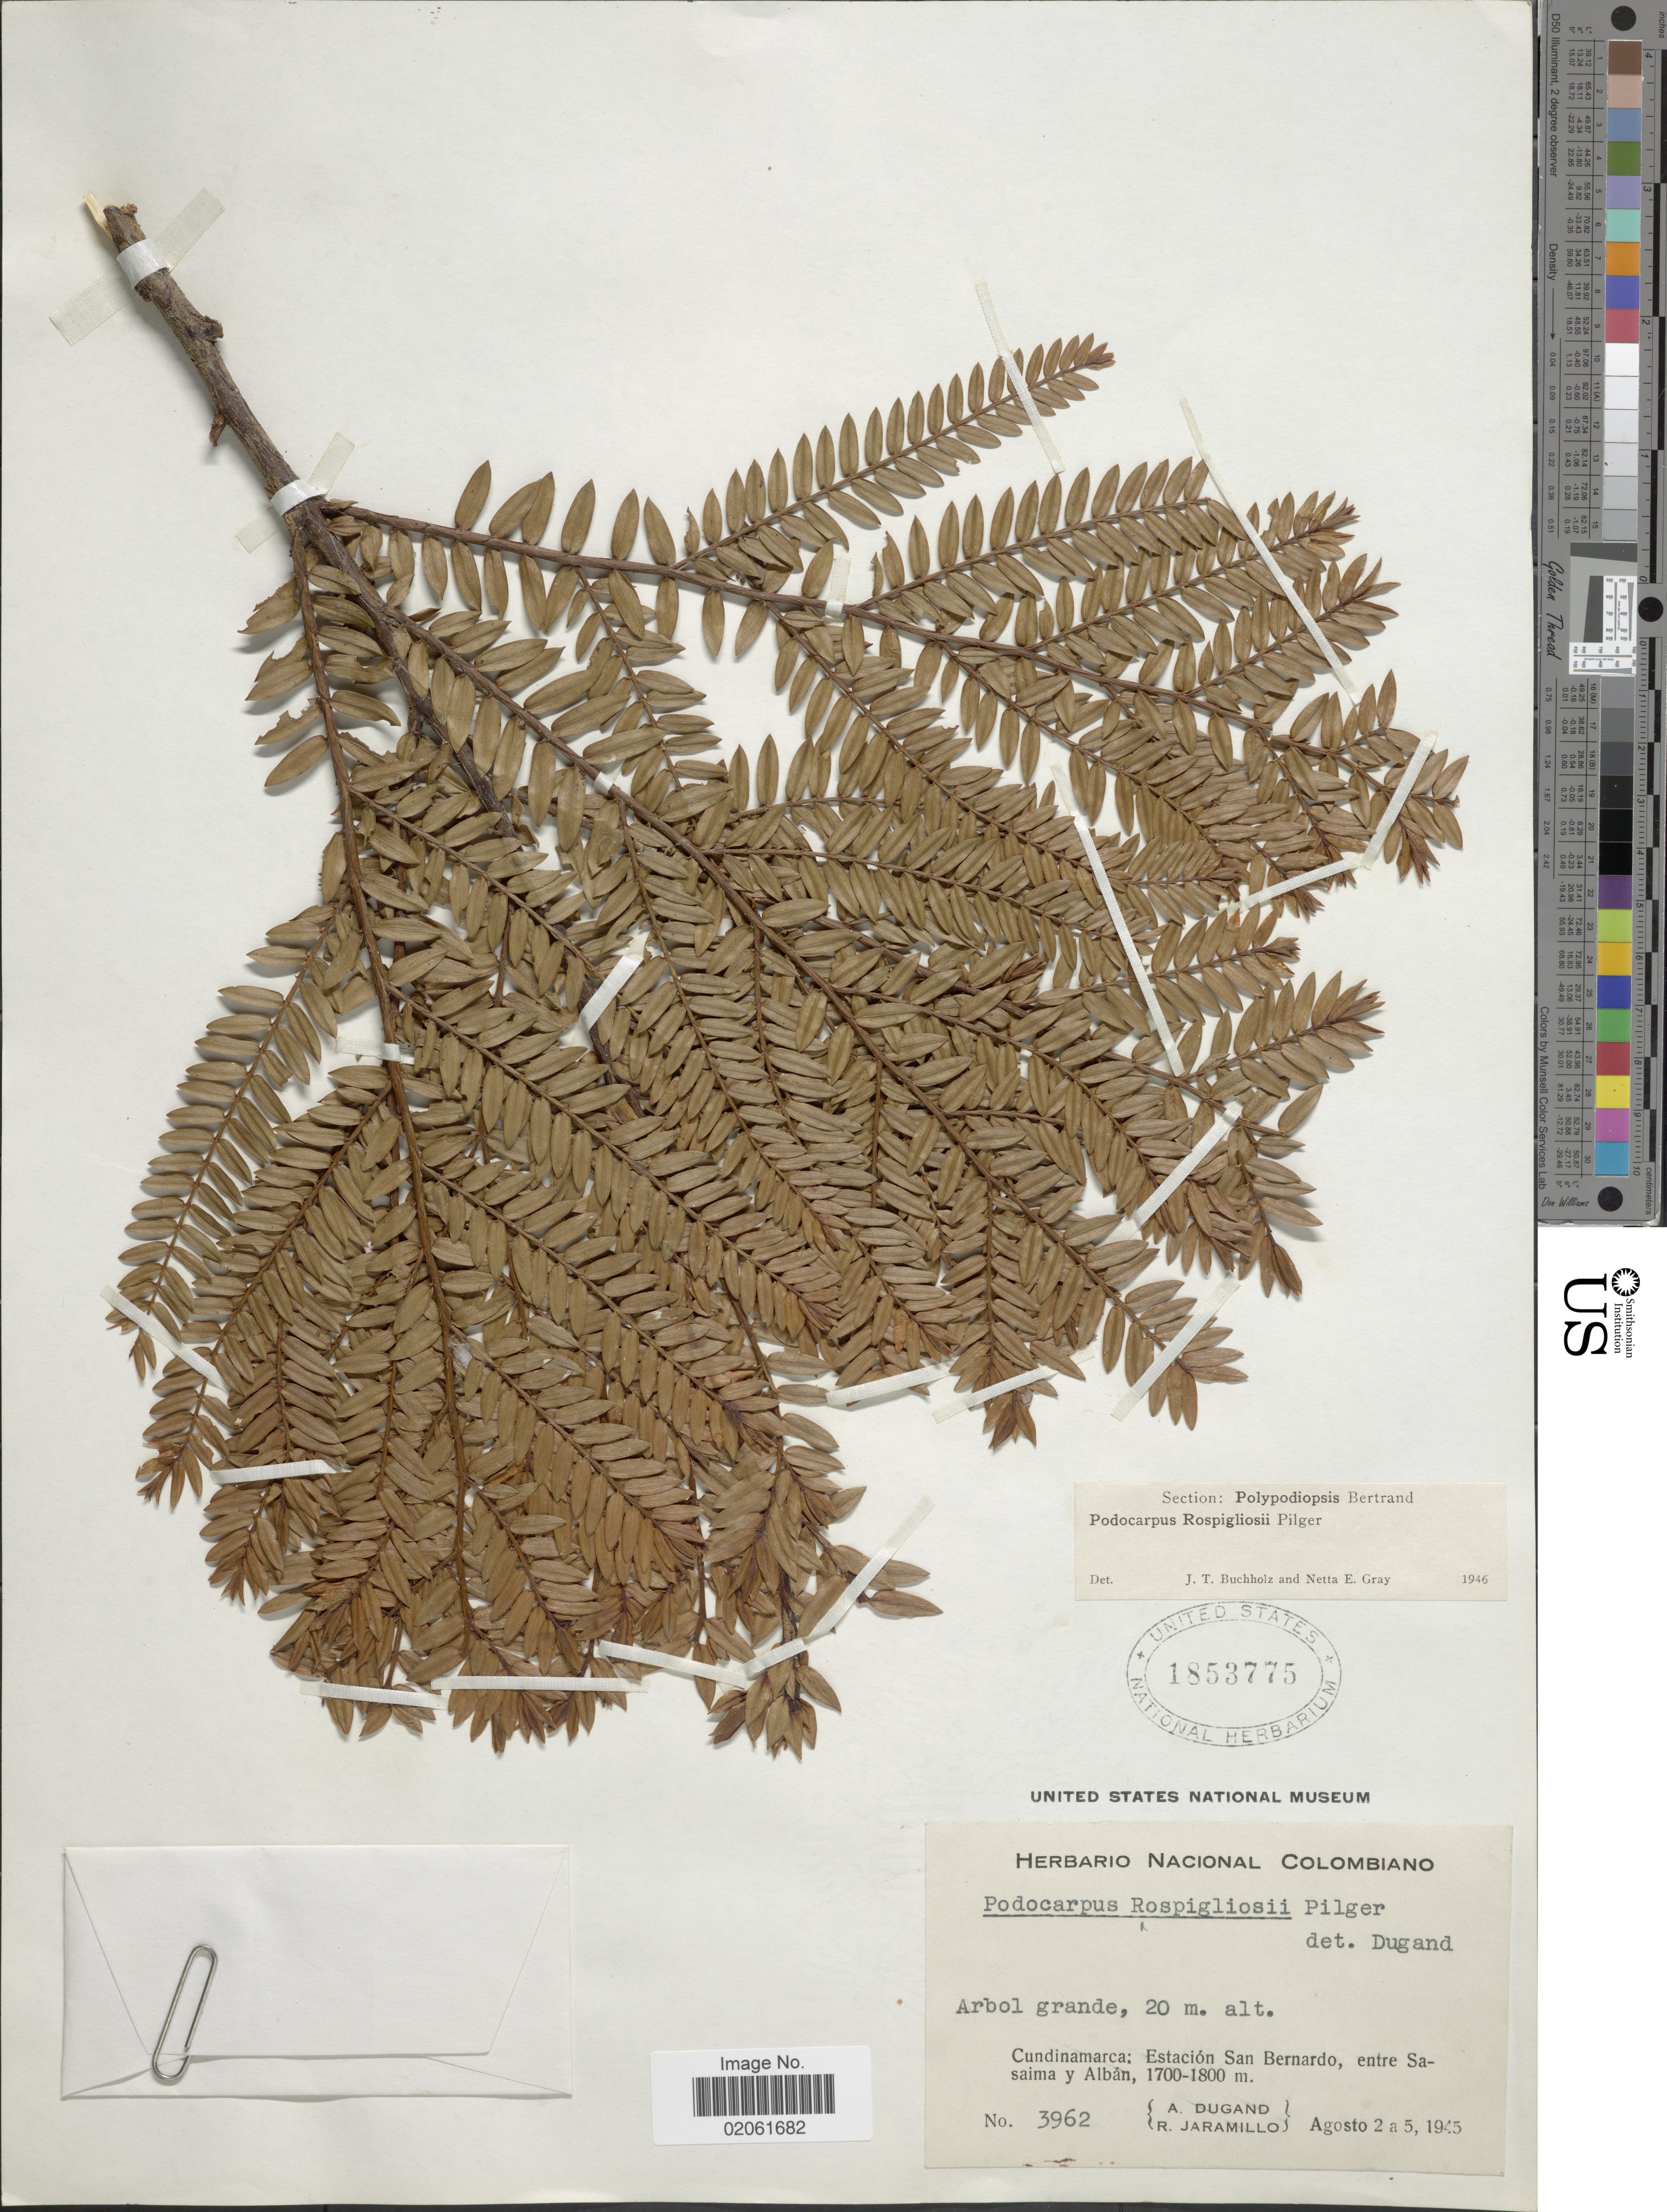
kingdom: Plantae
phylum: Tracheophyta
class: Pinopsida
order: Pinales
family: Podocarpaceae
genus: Podocarpus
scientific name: Podocarpus rospigliosii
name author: Pilg.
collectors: A. Dugand & R. Jaramillo M.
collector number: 3962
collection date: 1945-08-02/1945-08-05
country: Colombia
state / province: Cundinamarca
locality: Estacion San Bernardo, entre Sasaima y Alban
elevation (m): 1700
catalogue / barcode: US 1853775